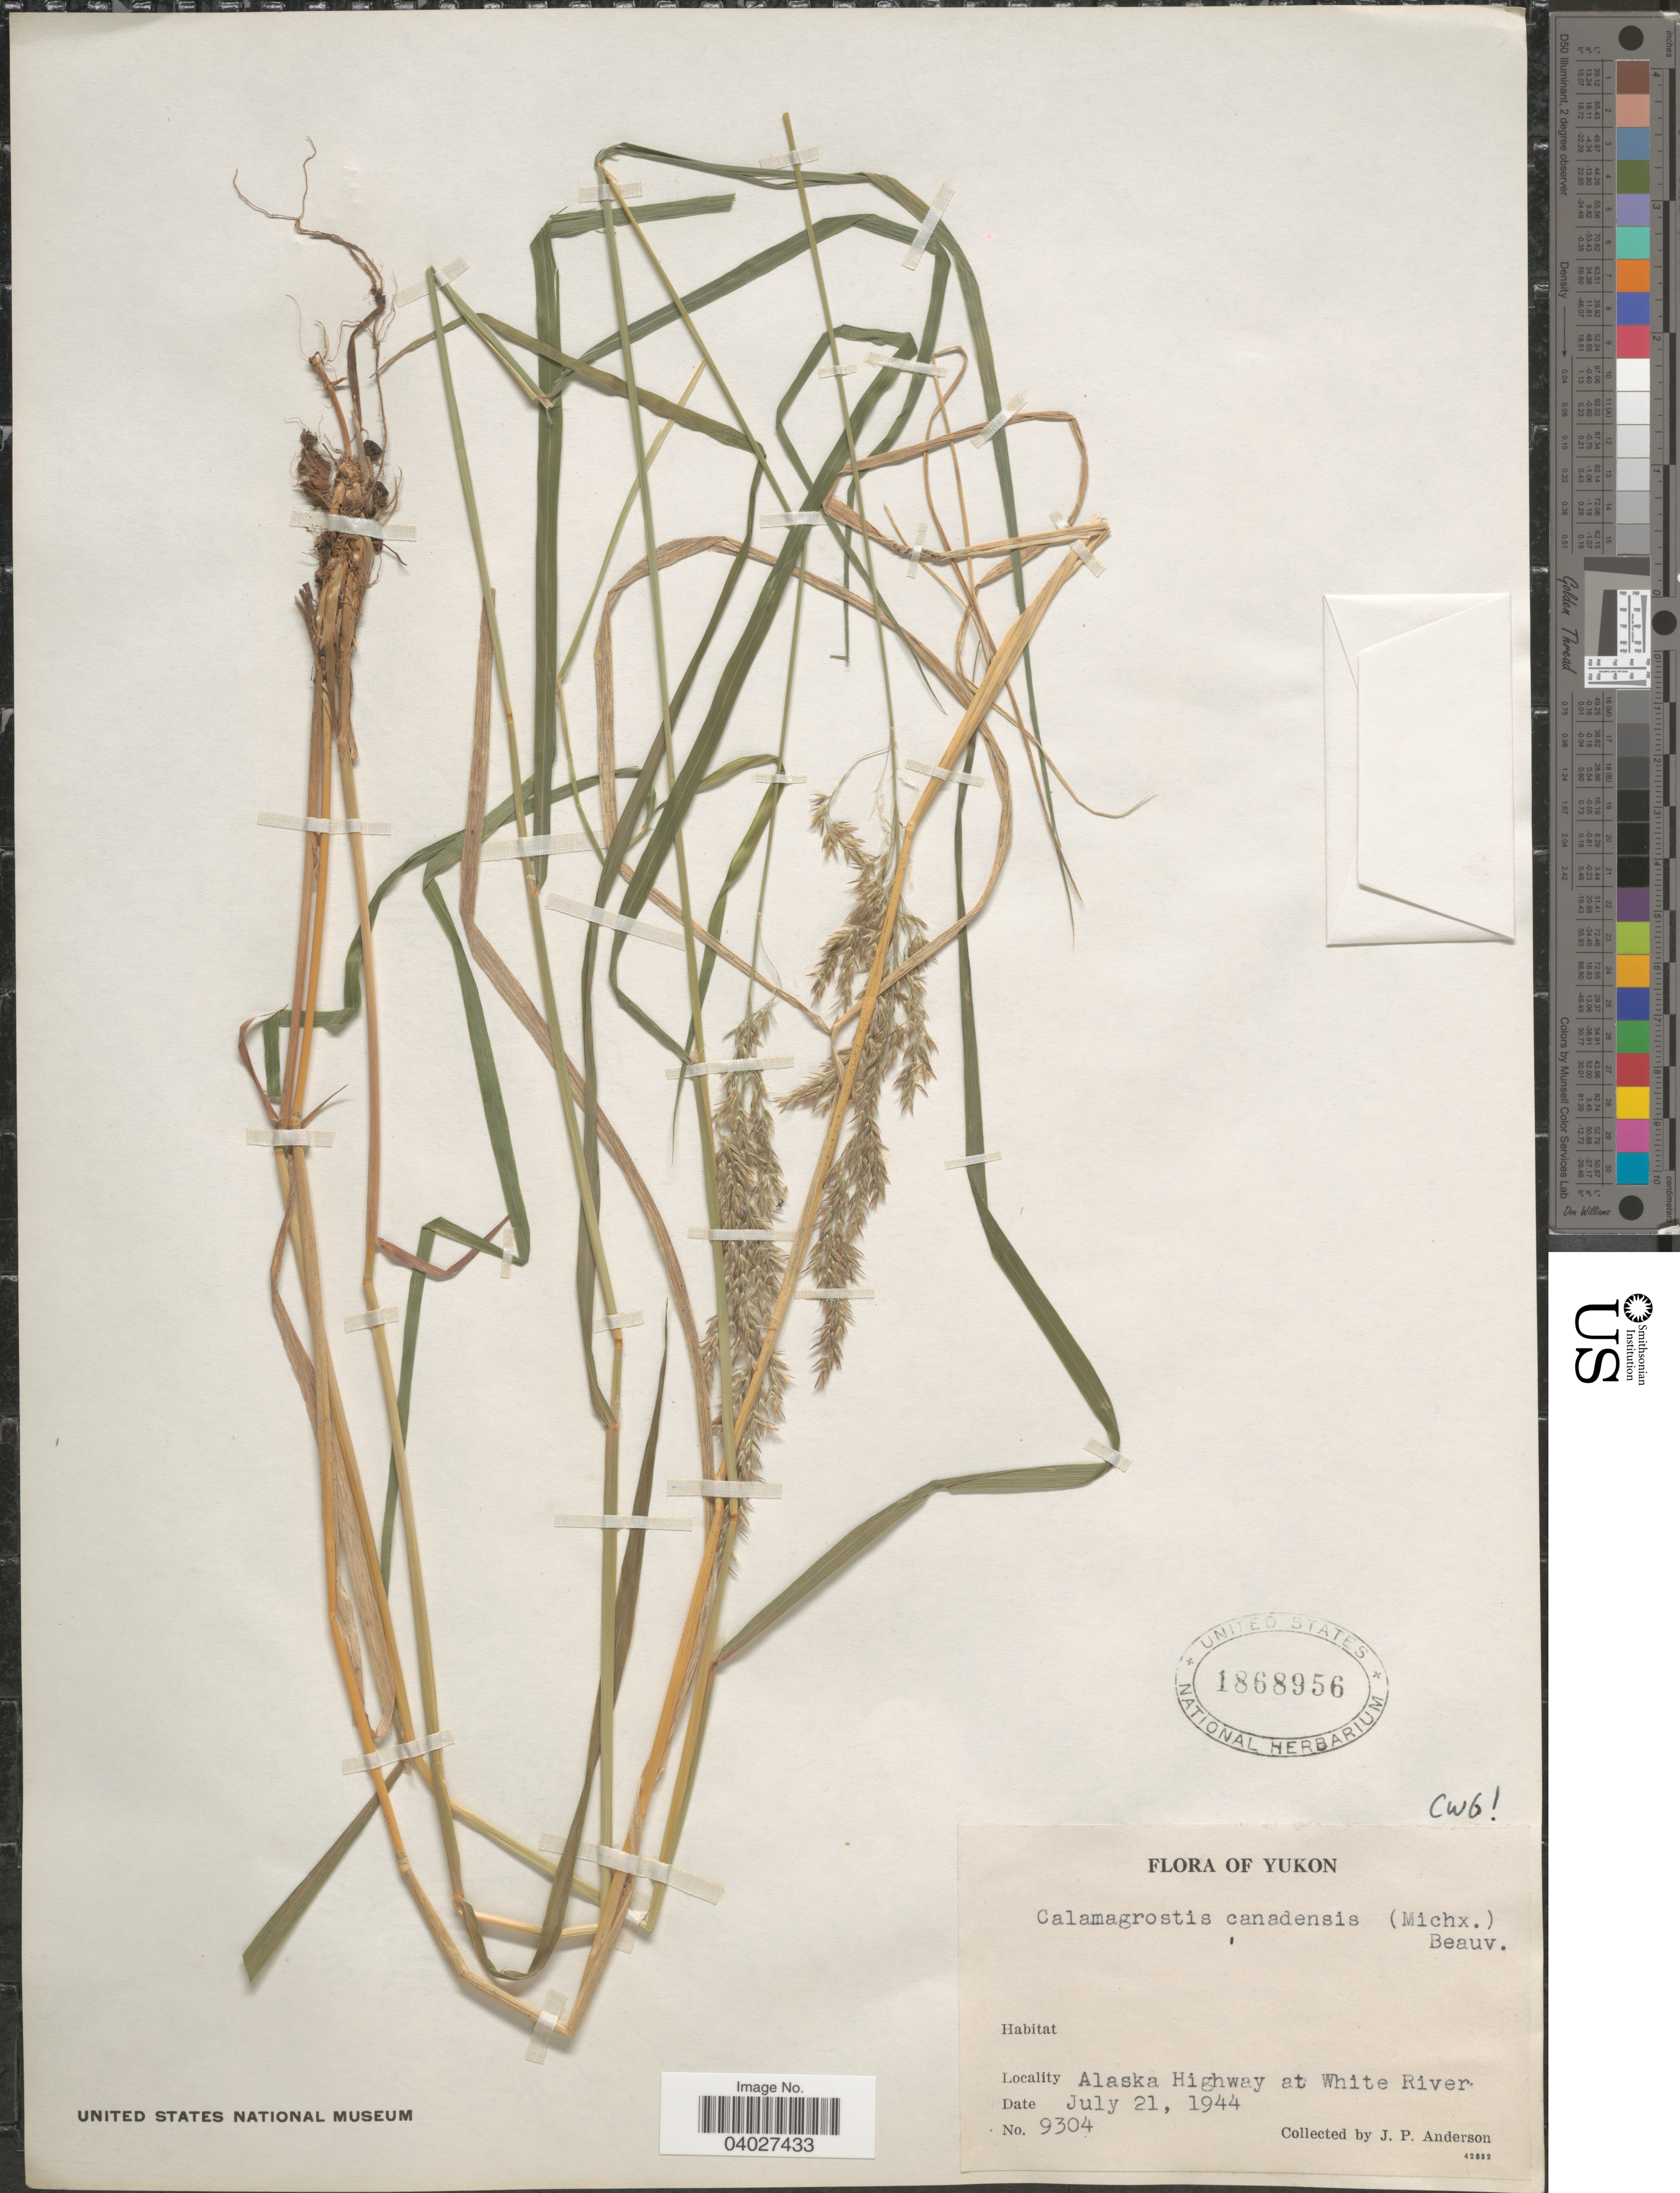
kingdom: Plantae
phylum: Tracheophyta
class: Liliopsida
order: Poales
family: Poaceae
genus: Calamagrostis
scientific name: Calamagrostis canadensis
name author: (Michx.) P. Beauv.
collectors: J. P. Anderson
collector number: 9304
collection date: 1944-07-21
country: Canada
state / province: Yukon Territory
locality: Yukon. Alaska Highway at White River.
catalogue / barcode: US 1868956